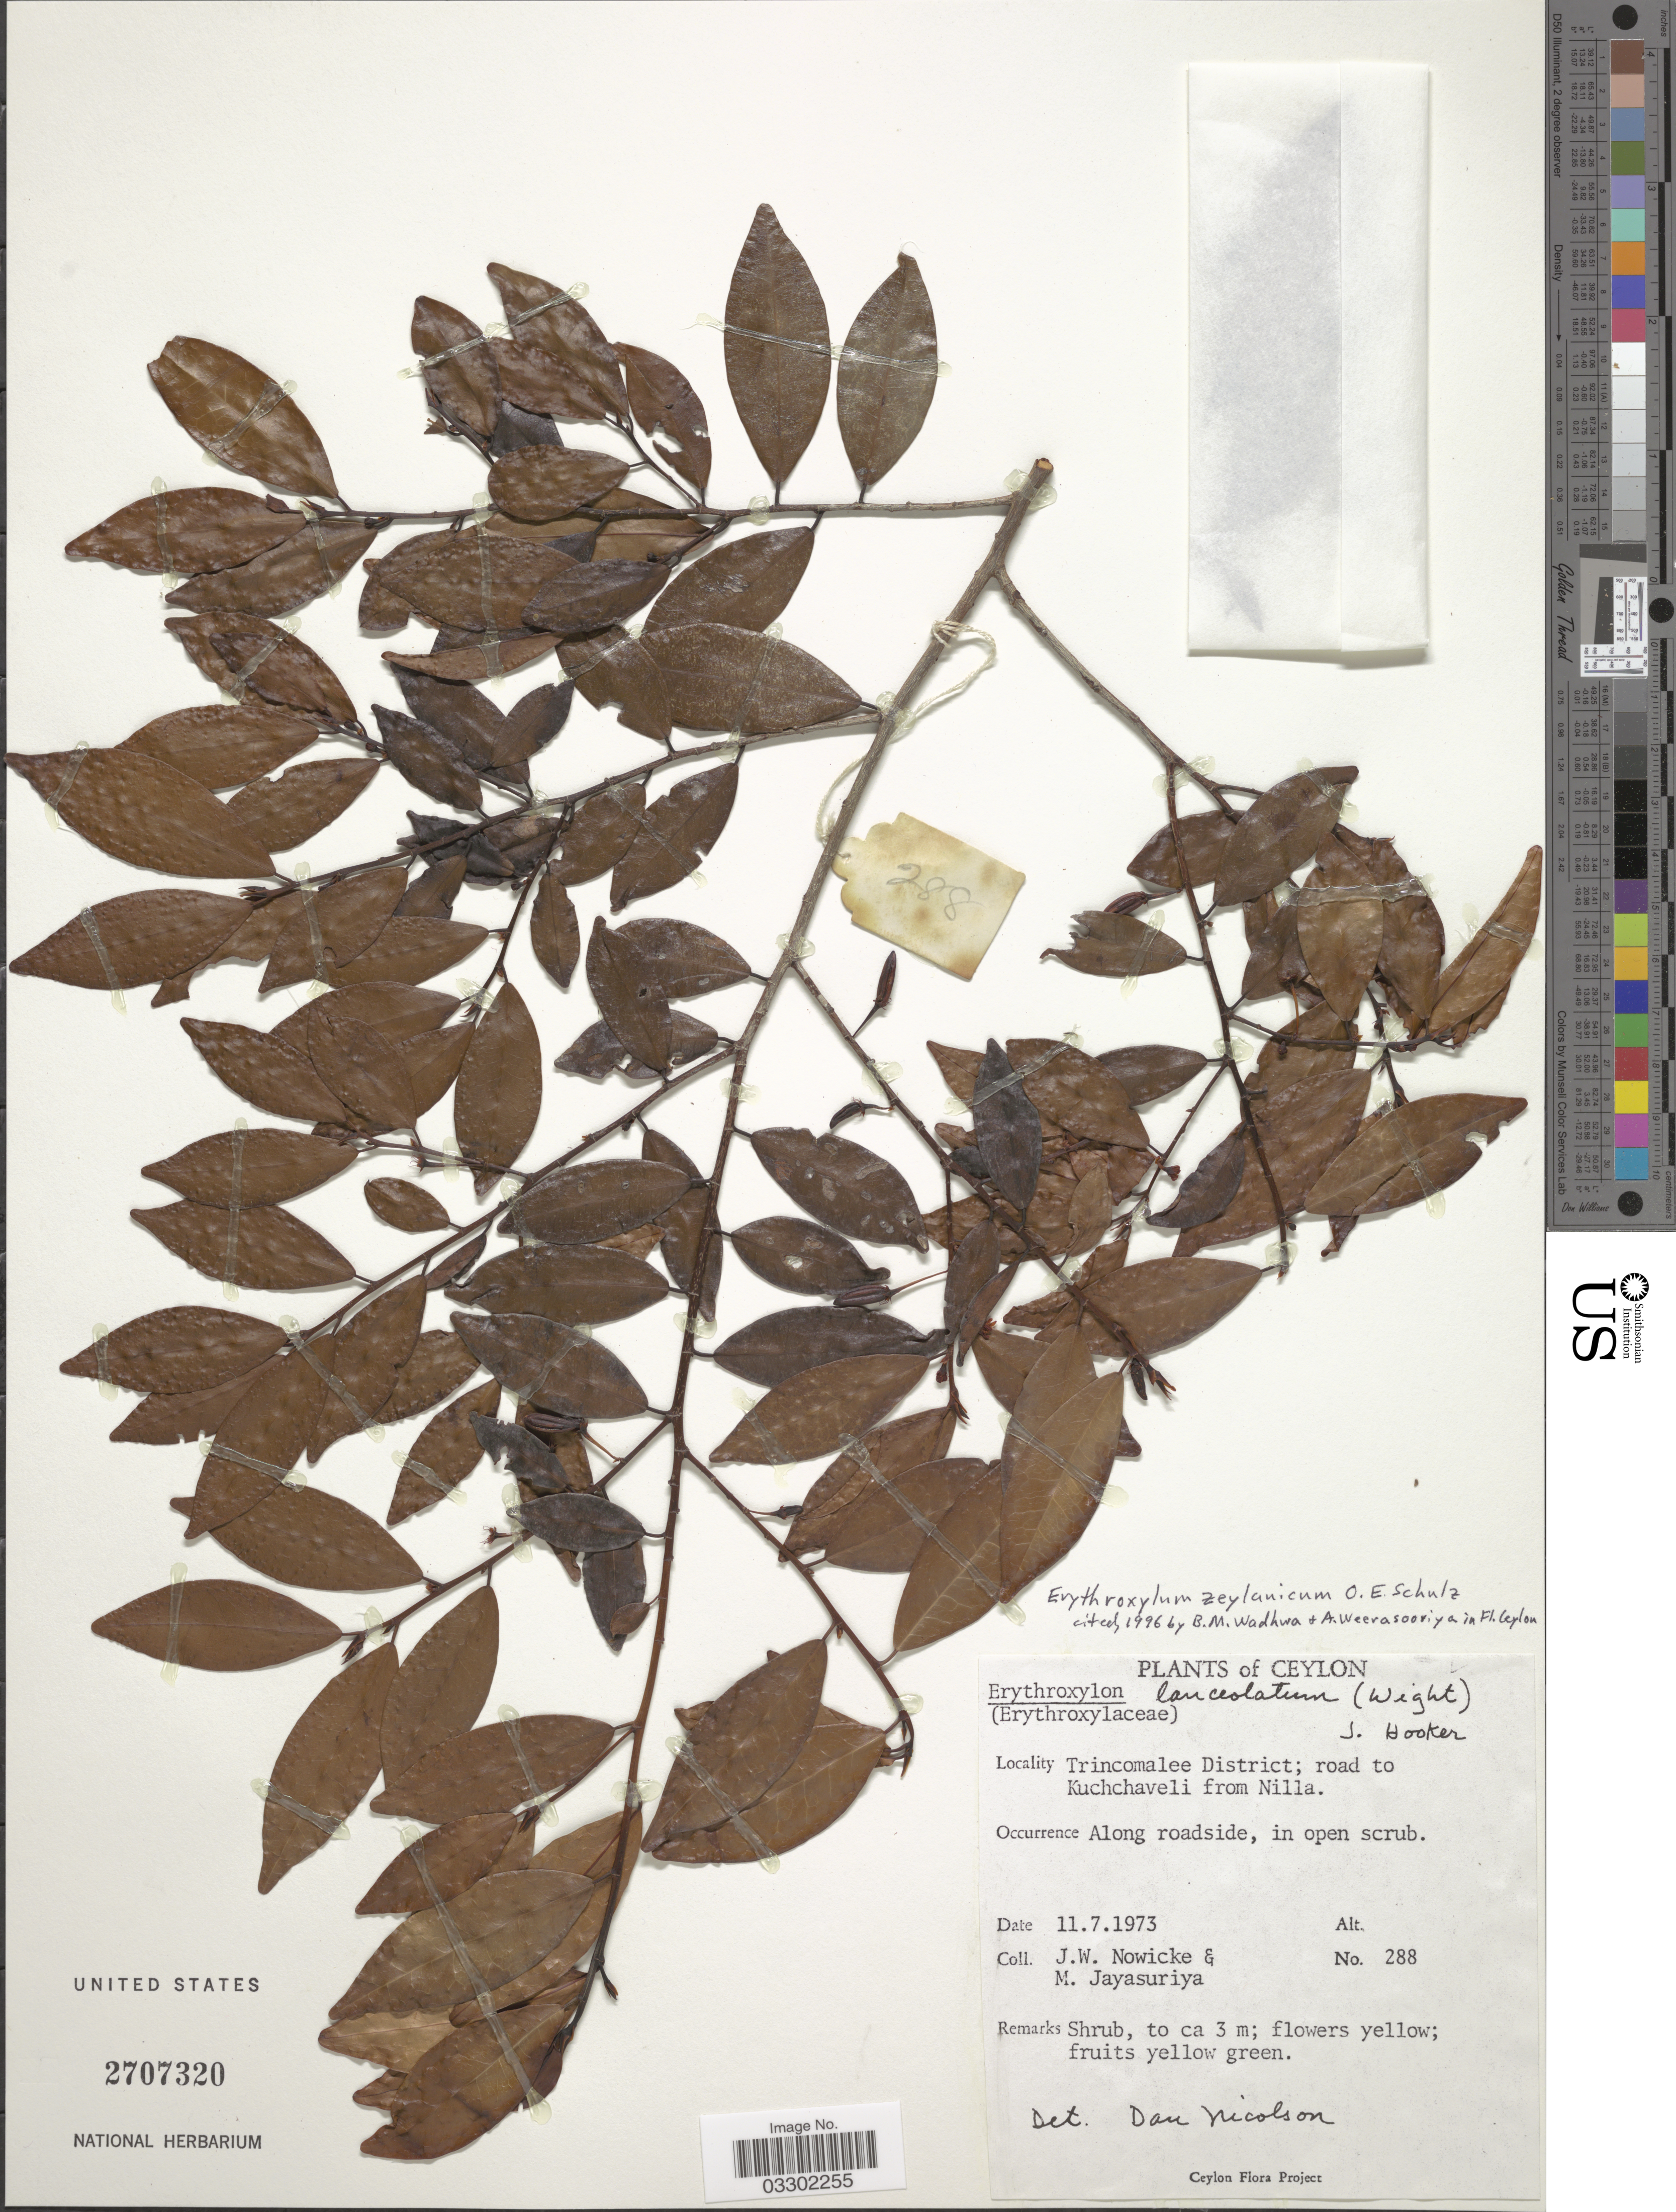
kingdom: Plantae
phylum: Tracheophyta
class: Magnoliopsida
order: Malpighiales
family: Erythroxylaceae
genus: Erythroxylum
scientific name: Erythroxylum zeylanicum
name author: O.E. Schulz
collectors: J. W. Nowicke & M. Jayasuriya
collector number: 288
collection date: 1973-07-11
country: Sri Lanka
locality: Ceylon, Trincomalee District; road to Kuchchaveli from Nilla.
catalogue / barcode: US 2707320